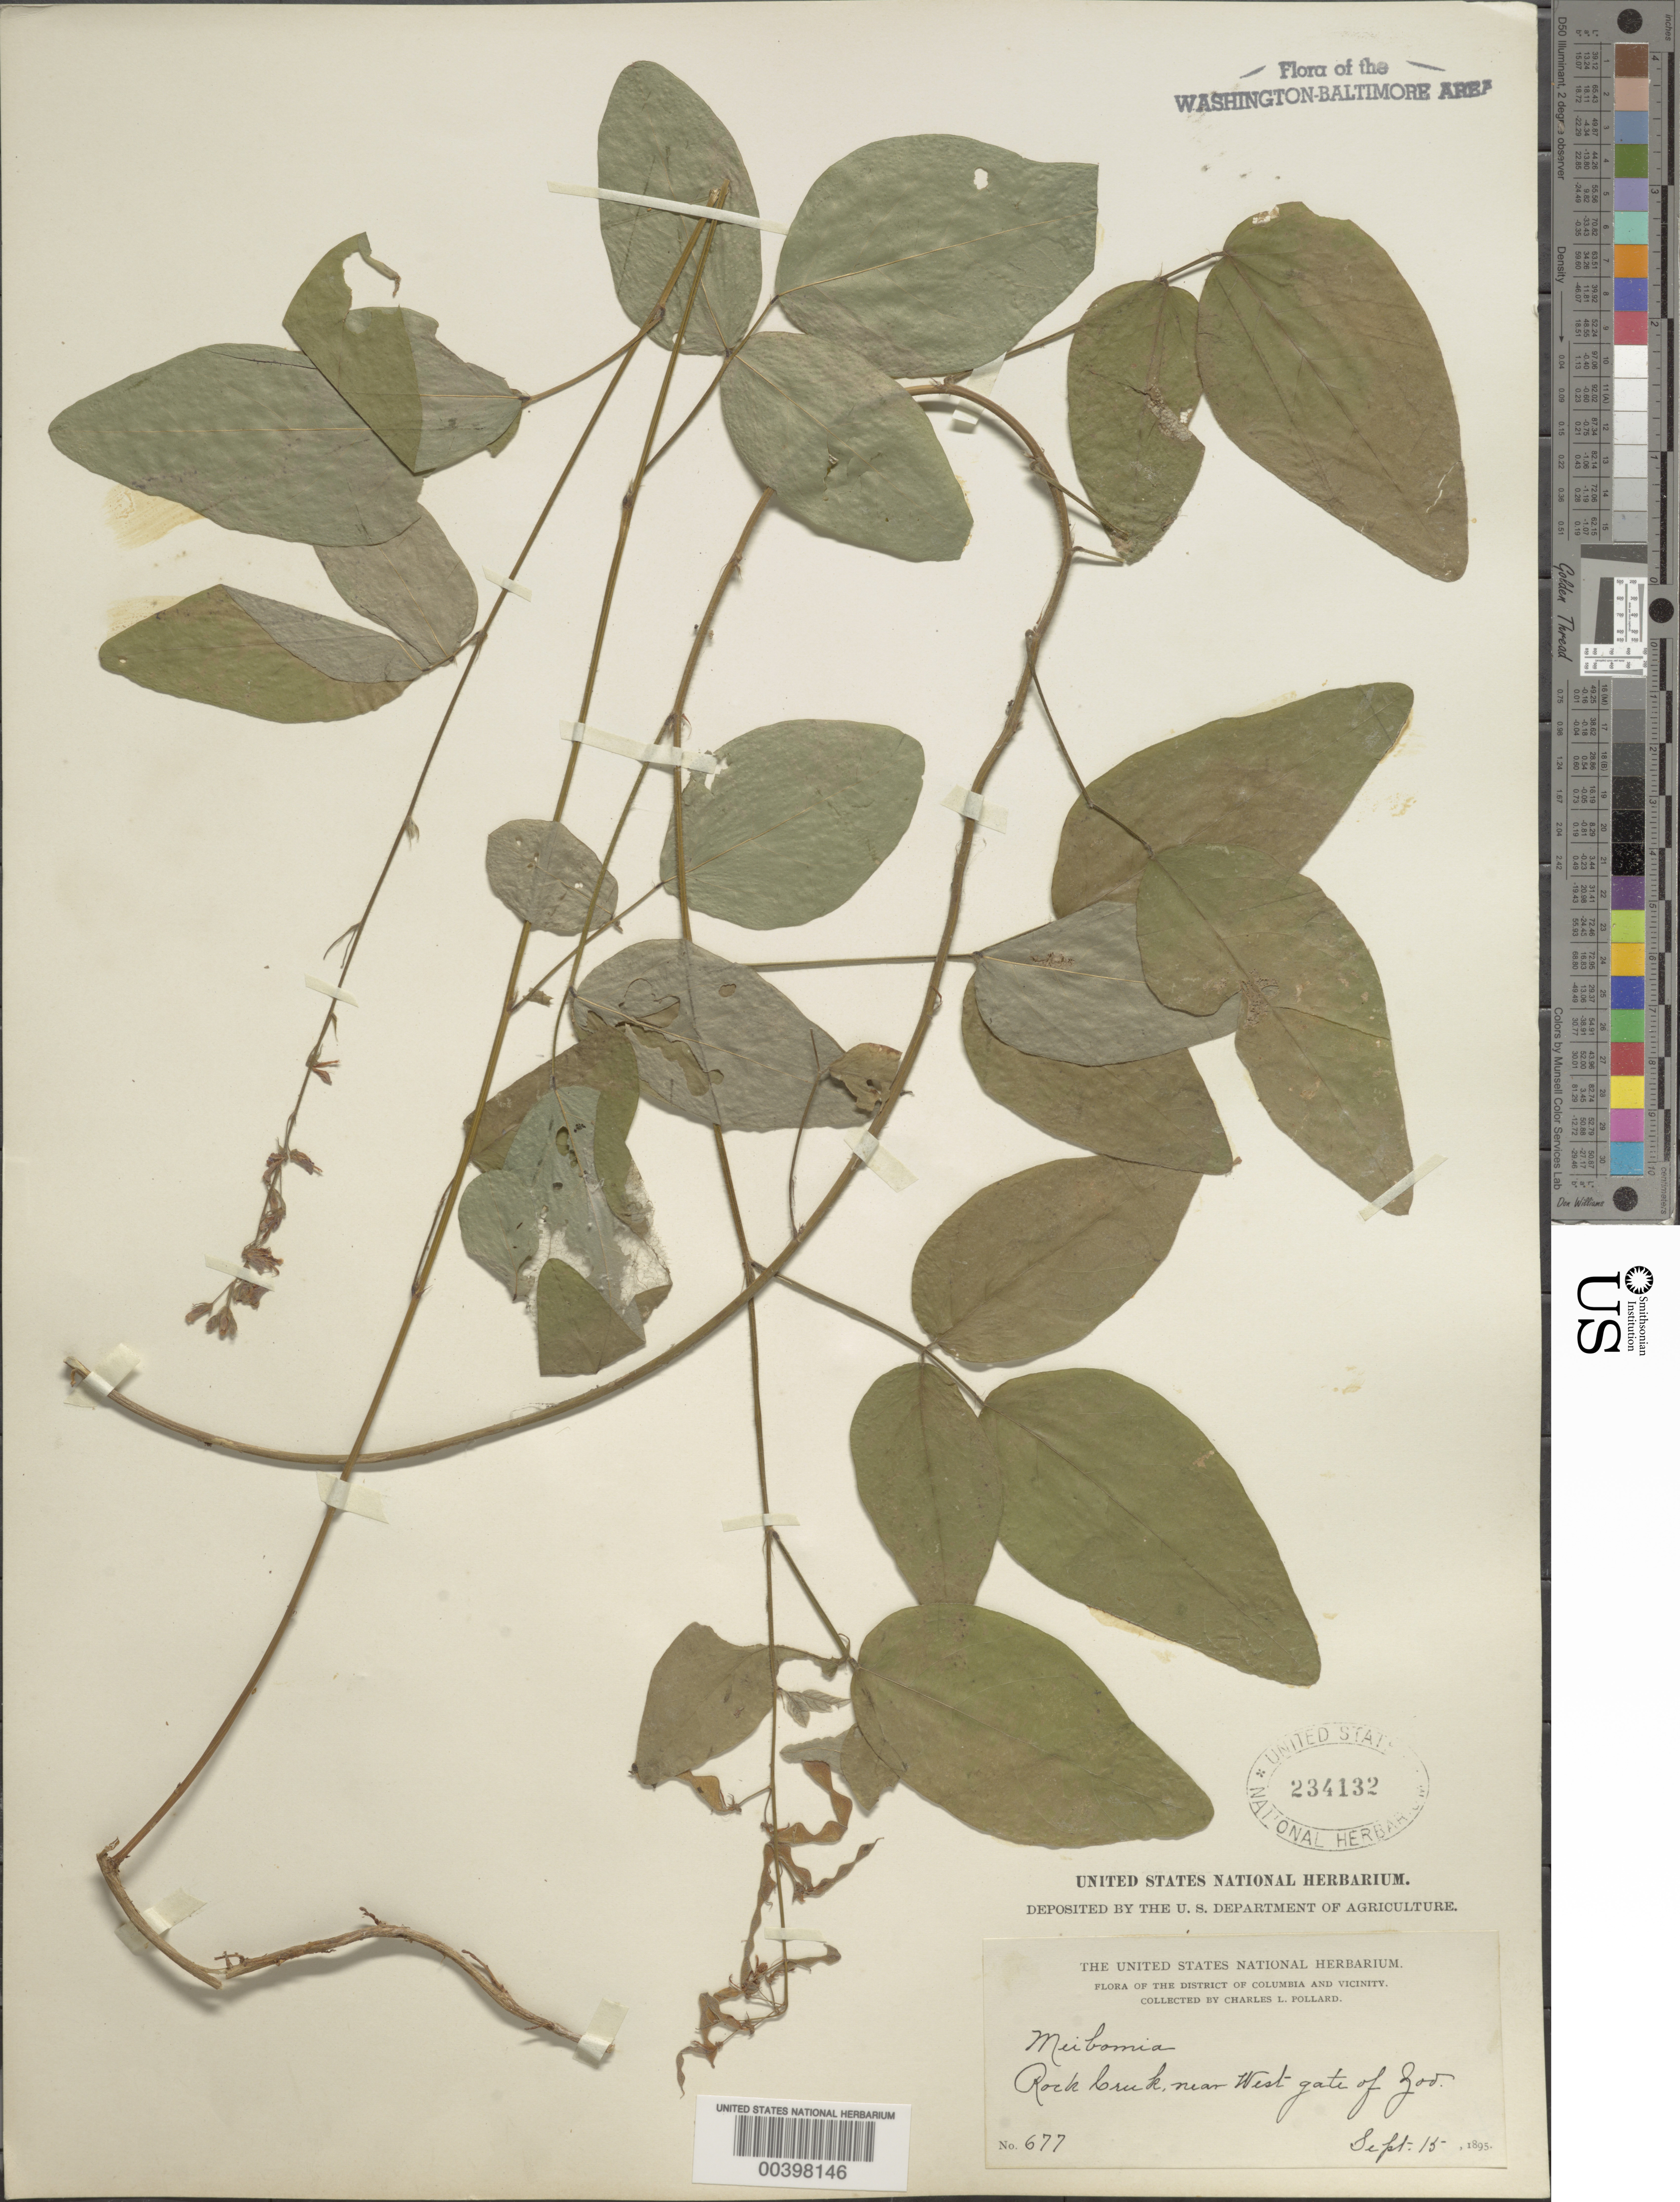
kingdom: Plantae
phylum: Tracheophyta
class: Magnoliopsida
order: Fabales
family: Fabaceae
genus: Desmodium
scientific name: Desmodium perplexum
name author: B.G. Schub.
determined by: Strong, Mark T., (BOT), Smithsonian Institution - National Museum of Natural History (UNITED STATES)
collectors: C. L. Pollard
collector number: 677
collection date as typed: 15 Sep 1895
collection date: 1895-09-15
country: United States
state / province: District of Columbia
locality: Rock Creek near west gate of Zoo Rock Creek Park and vicinity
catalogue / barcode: US 234132